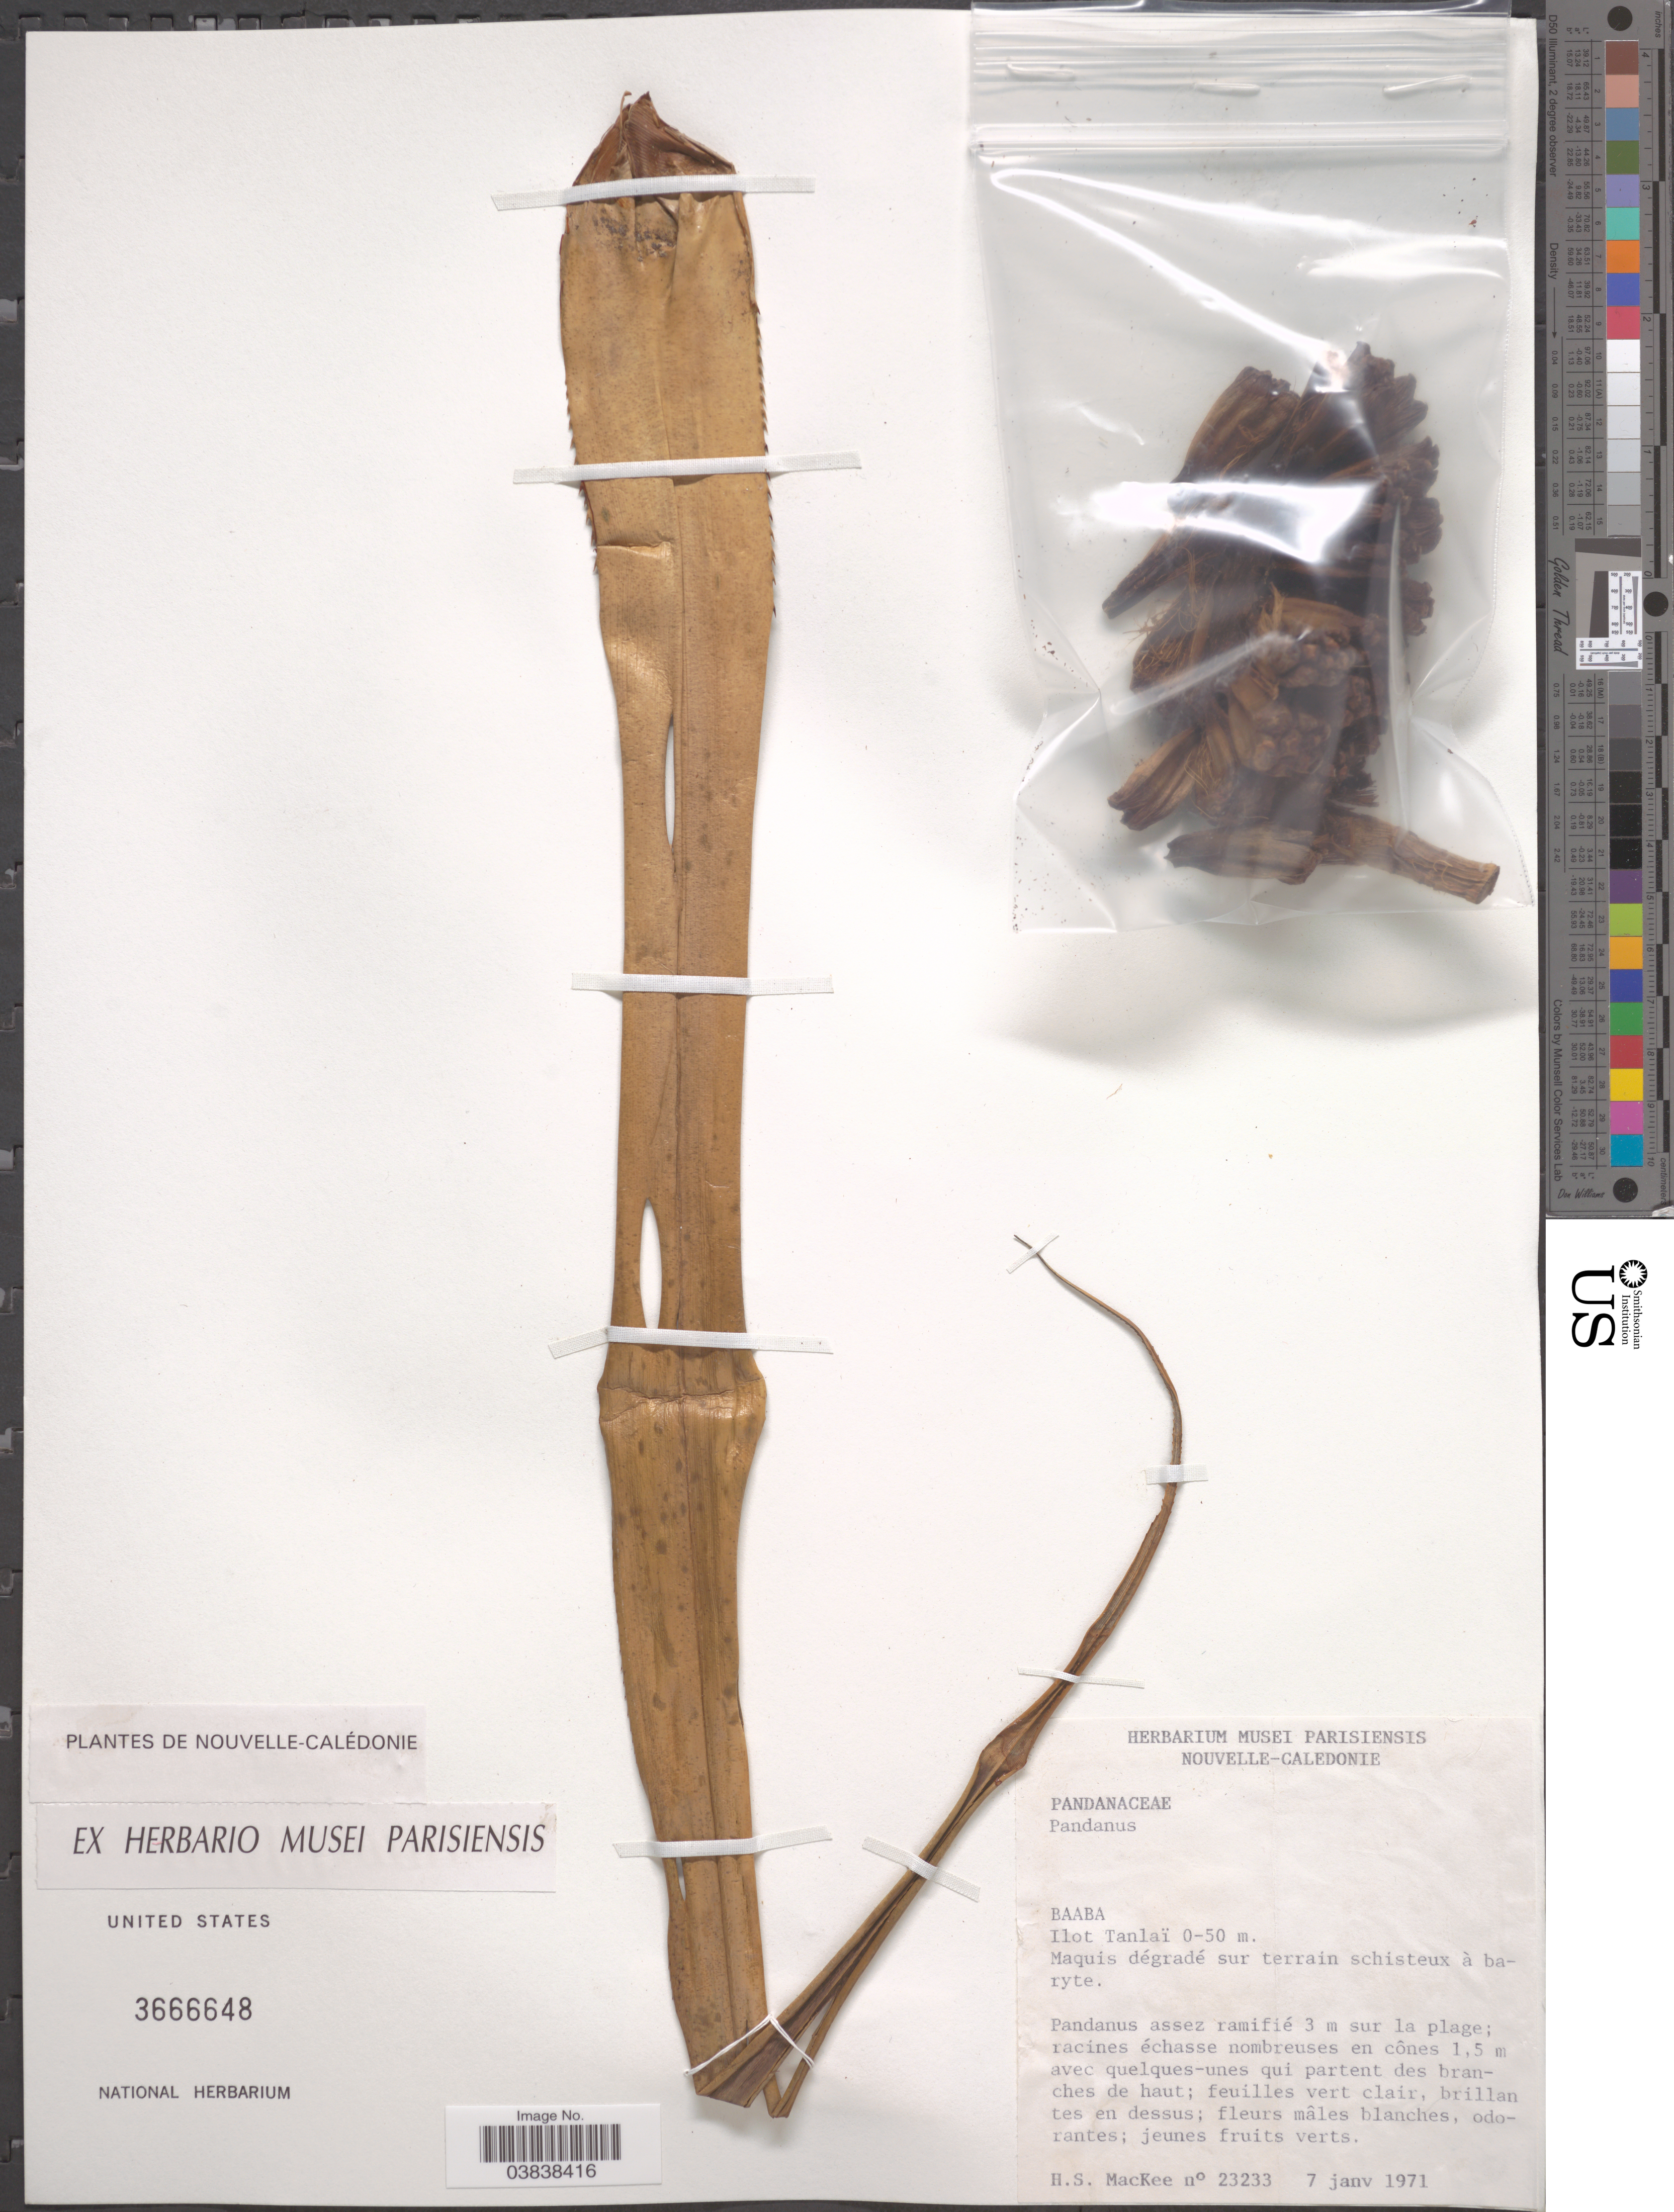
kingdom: Plantae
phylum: Tracheophyta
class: Liliopsida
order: Pandanales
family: Pandanaceae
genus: Pandanus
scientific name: Pandanus sp.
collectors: H. S. MacKee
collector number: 23233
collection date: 1971-01-07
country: New Caledonia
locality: Baaba. Ilot Tanlaï.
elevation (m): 0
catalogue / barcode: US 3666648